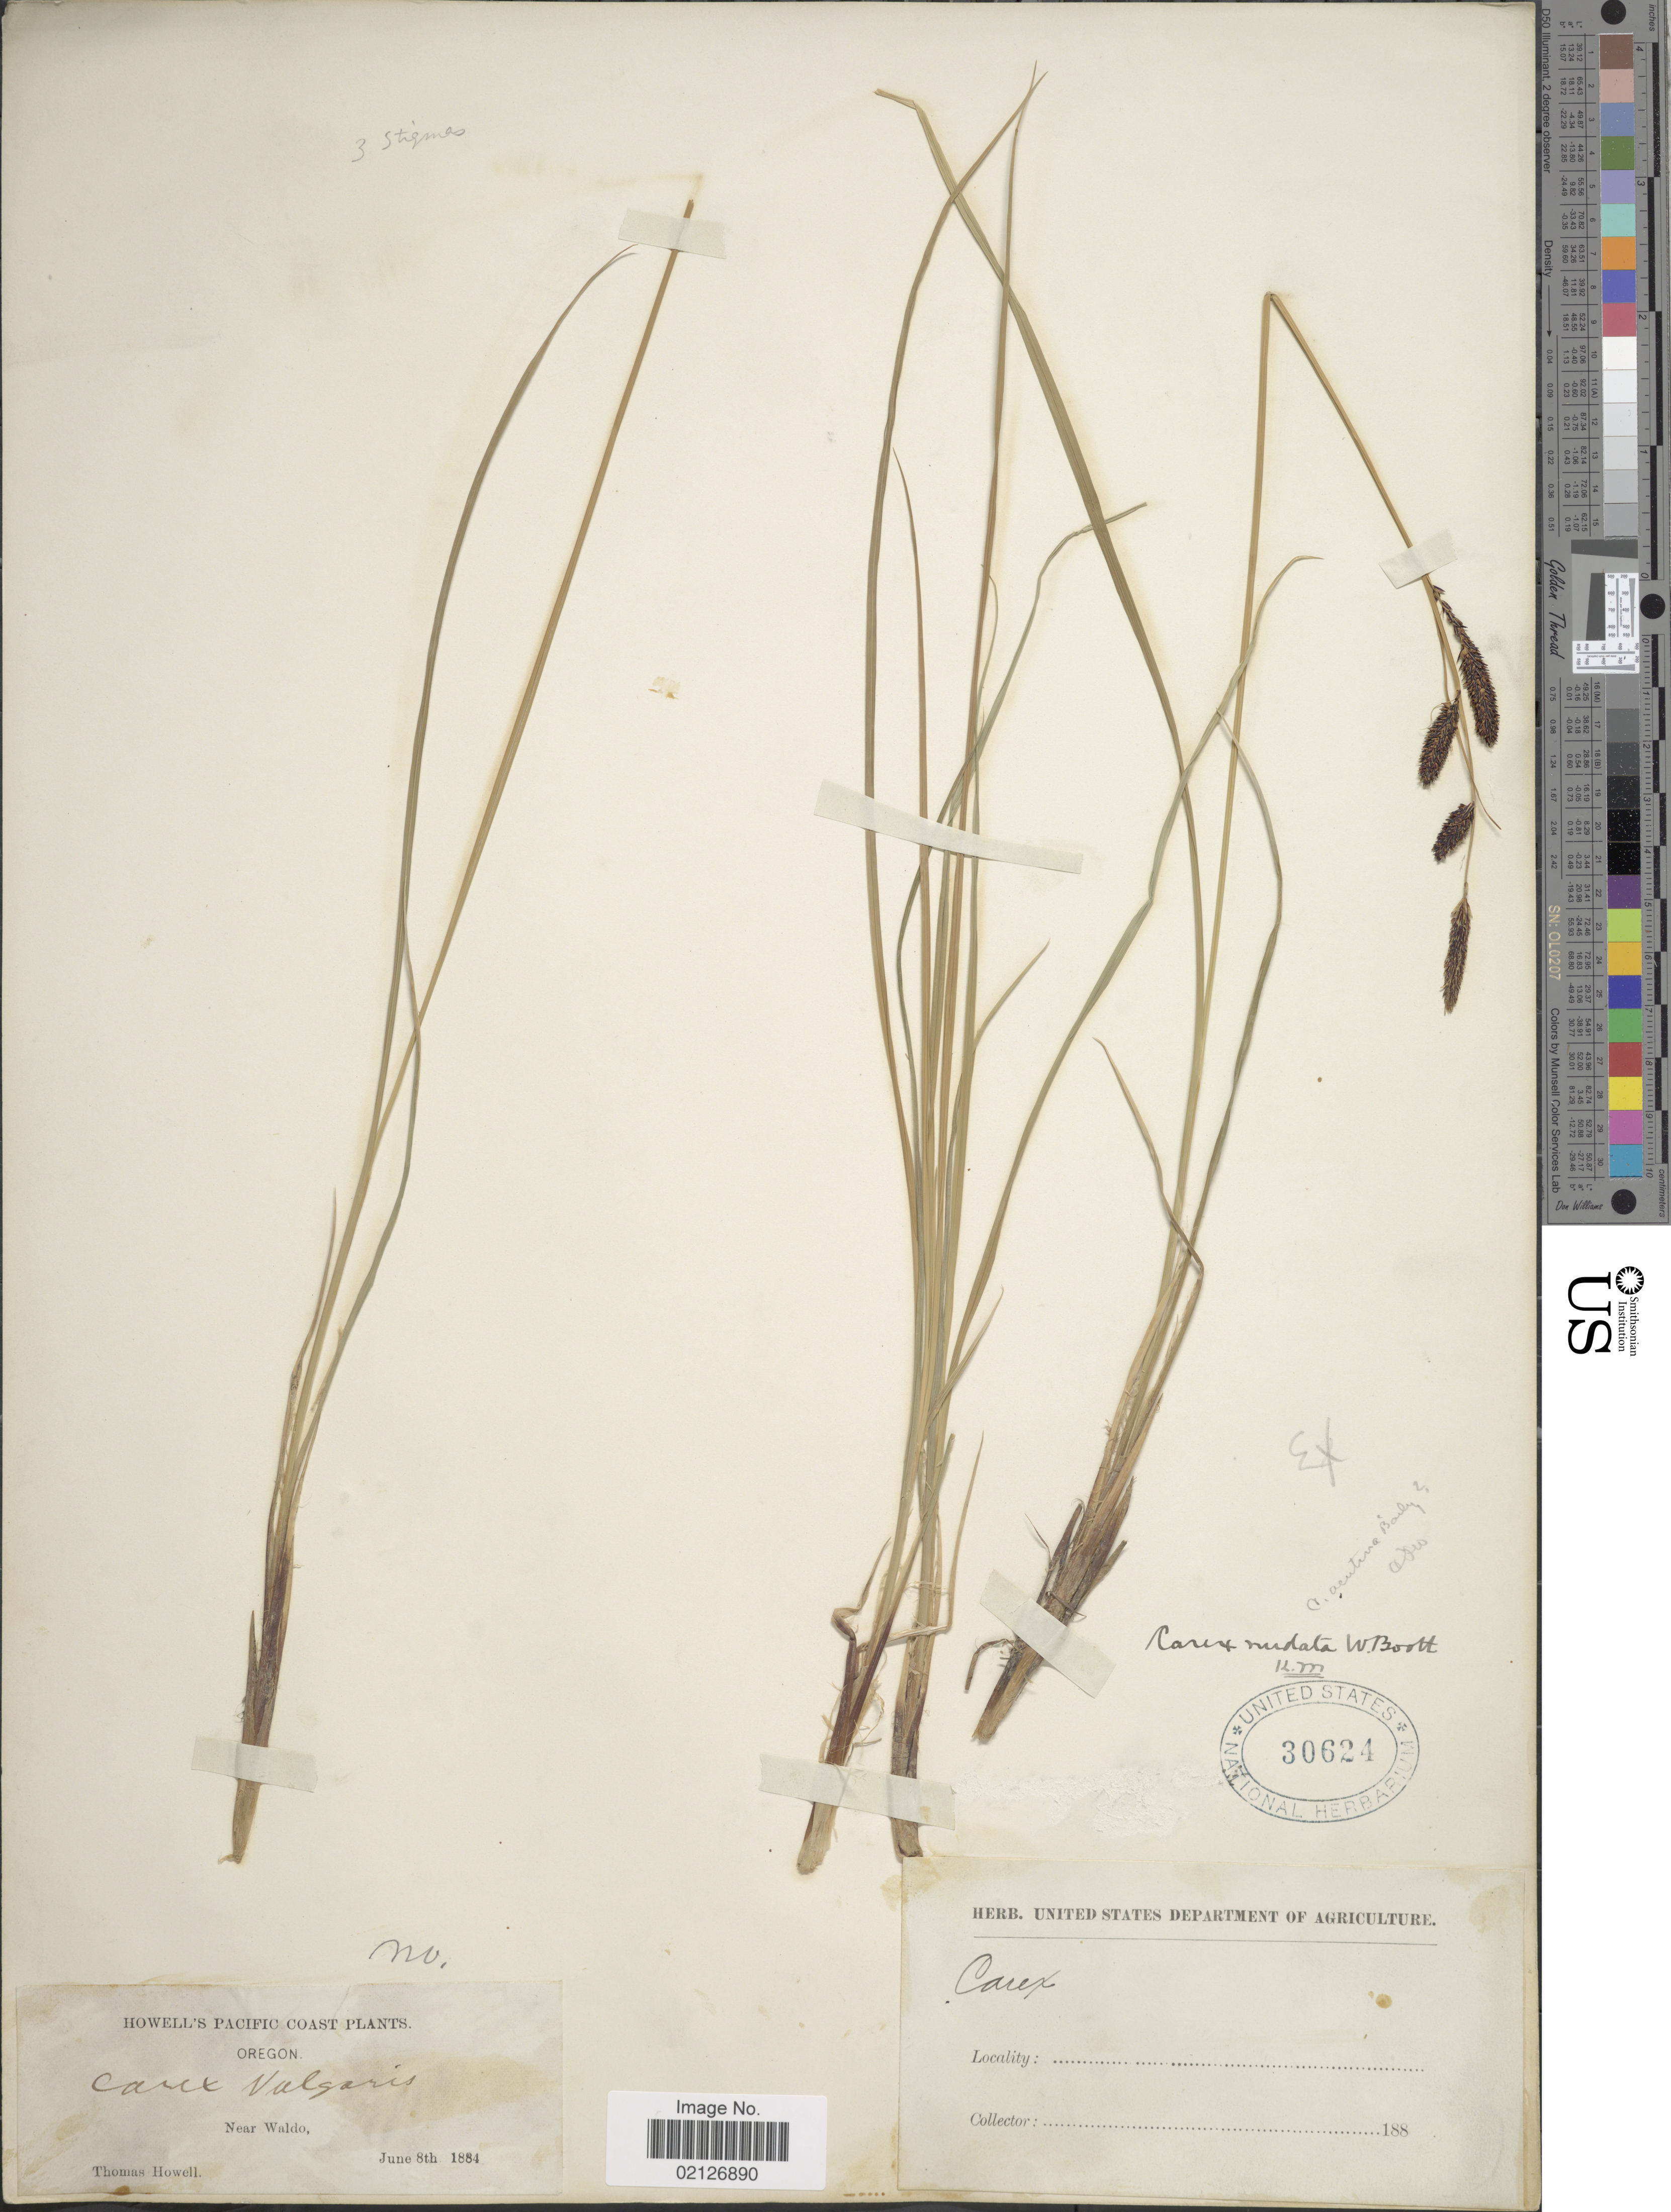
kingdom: Plantae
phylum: Tracheophyta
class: Liliopsida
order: Poales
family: Cyperaceae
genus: Carex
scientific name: Carex nudata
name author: W. Boott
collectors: T. Howell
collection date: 1884-06-08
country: United States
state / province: Oregon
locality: Pacific Coast, near Waldo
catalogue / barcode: US 30624